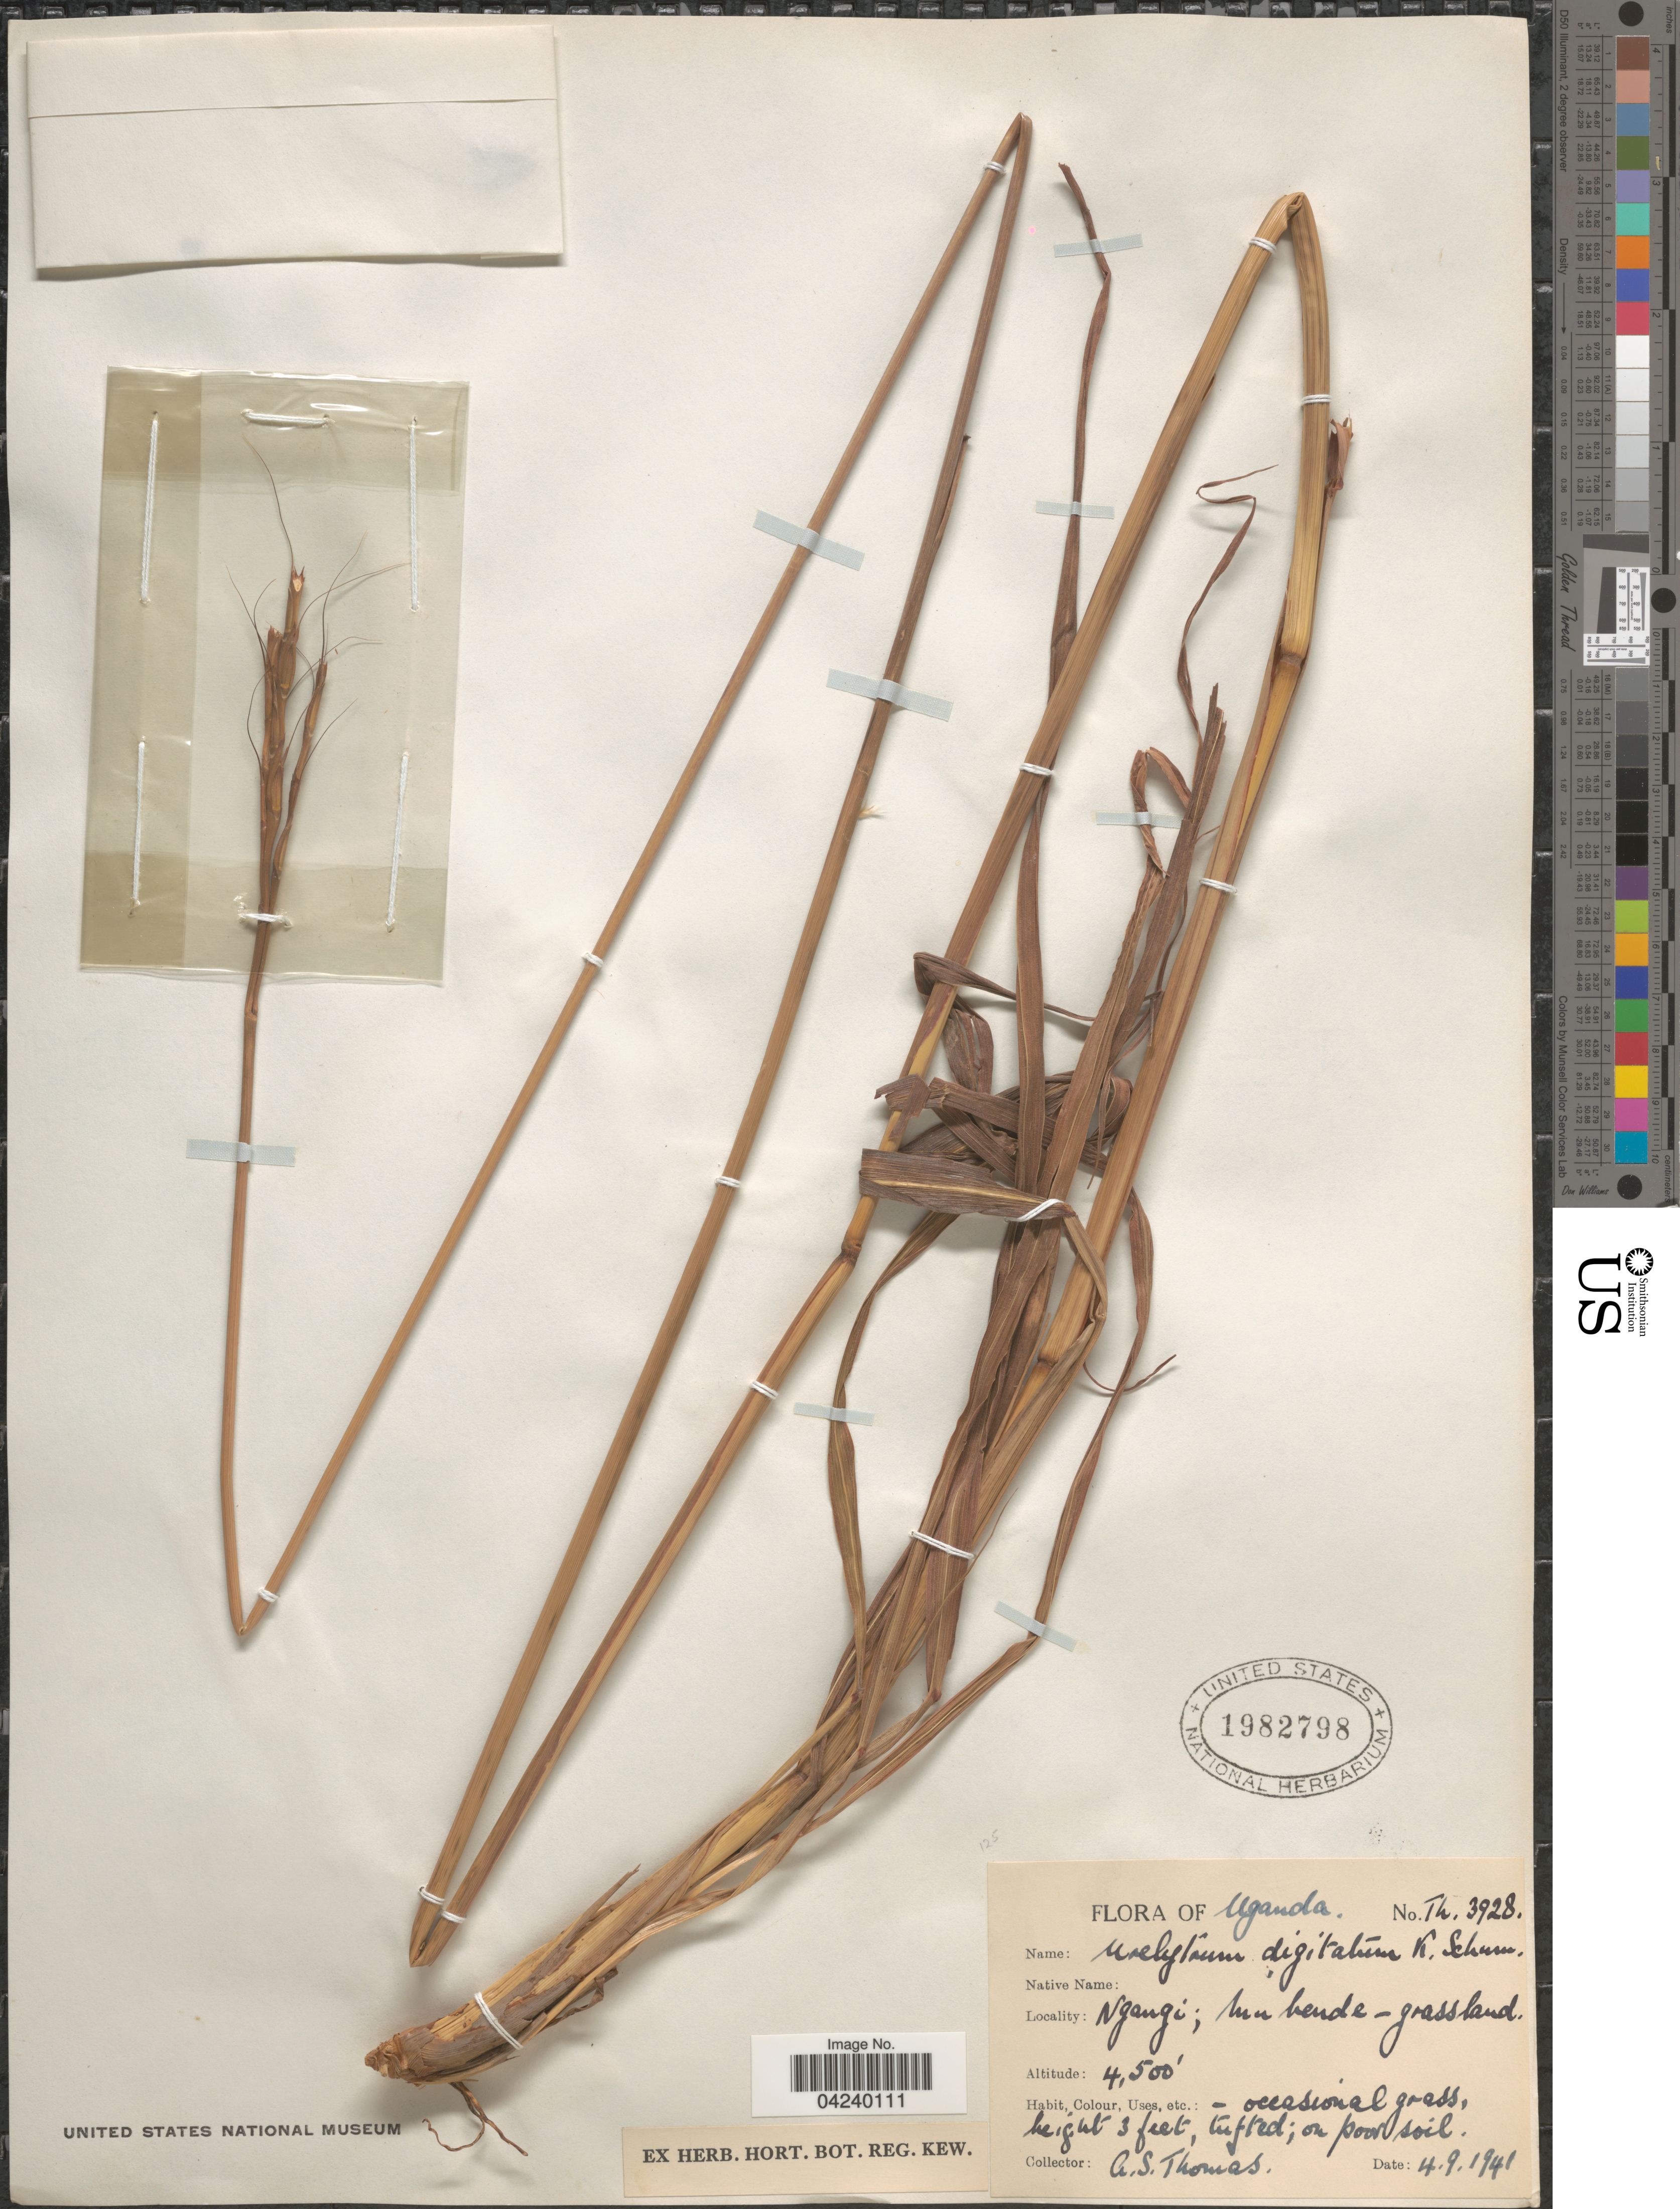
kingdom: Plantae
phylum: Tracheophyta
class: Liliopsida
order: Poales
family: Poaceae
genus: Urelytrum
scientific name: Urelytrum digitatum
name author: K. Schum.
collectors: A. Thomas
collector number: Th3928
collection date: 1941-09-04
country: Uganda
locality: Ngangi; Mubende.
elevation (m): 1372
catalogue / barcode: US 1982798